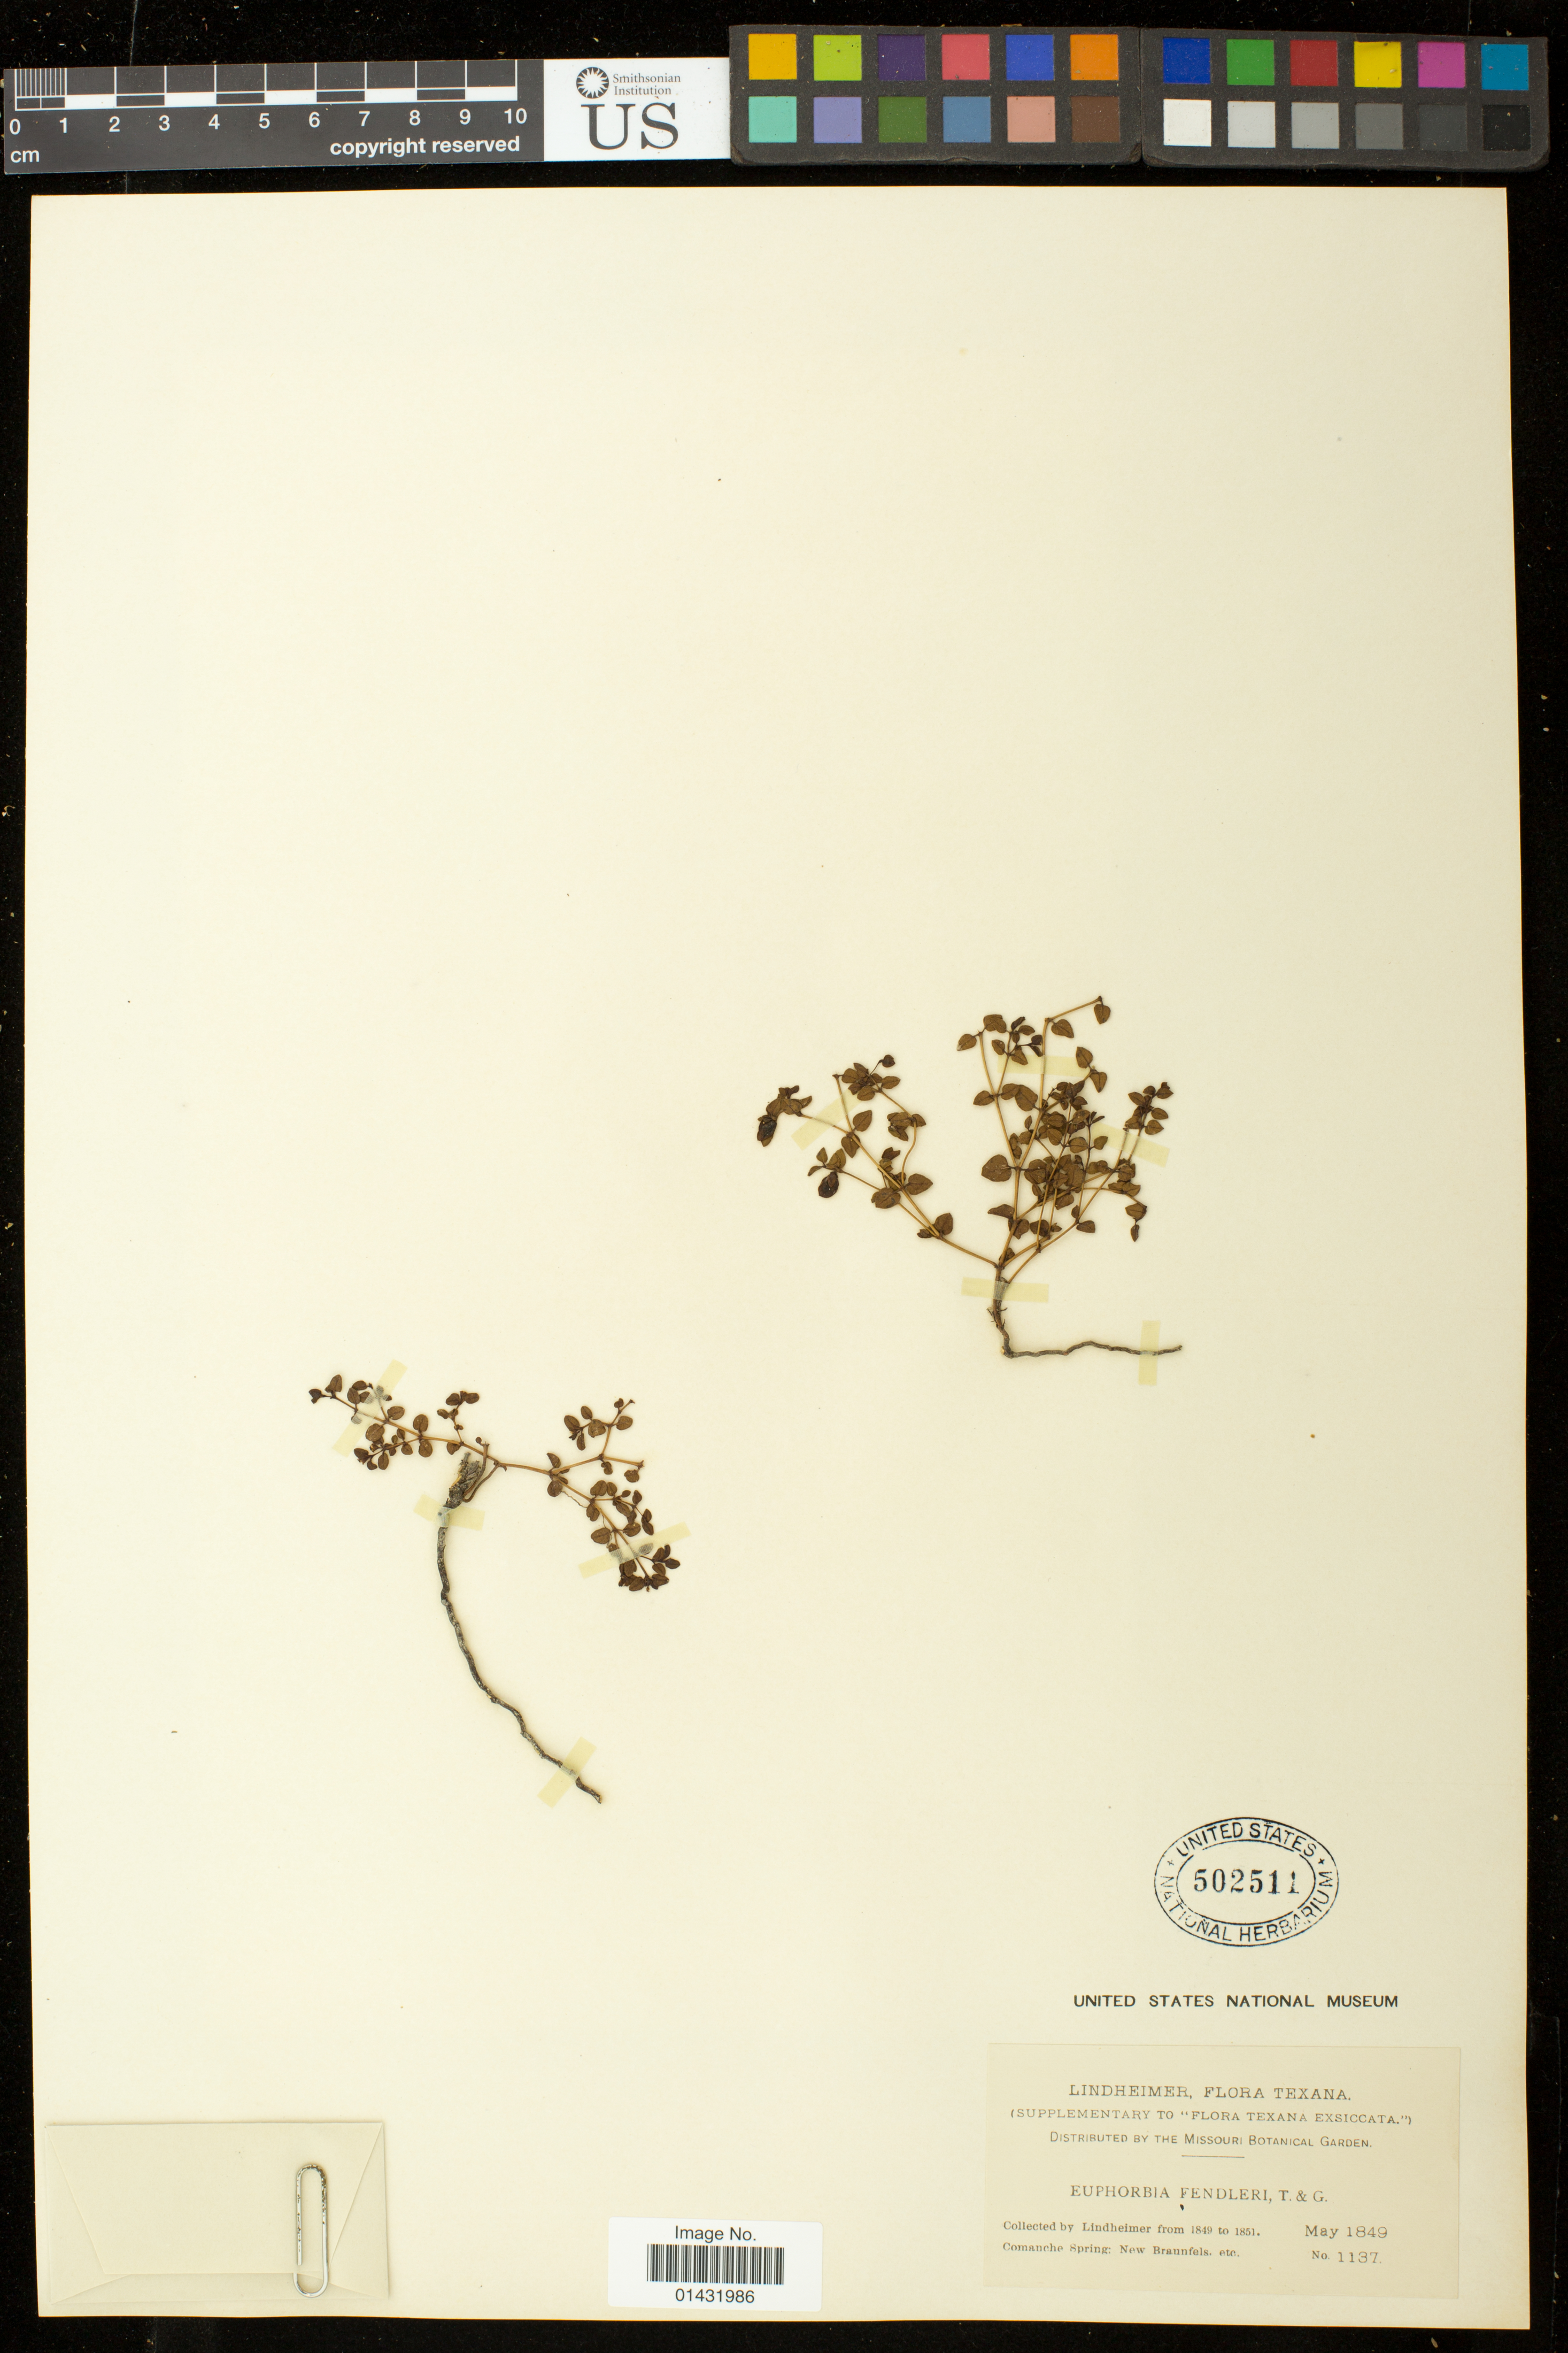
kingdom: Plantae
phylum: Tracheophyta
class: Magnoliopsida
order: Malpighiales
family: Euphorbiaceae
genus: Euphorbia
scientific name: Euphorbia fendleri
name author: Torr. & A. Gray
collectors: -. Lindheimer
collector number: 1137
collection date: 1849-05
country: United States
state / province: Texas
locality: Comanche Spring, New Braunfels, etc.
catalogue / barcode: US 502511